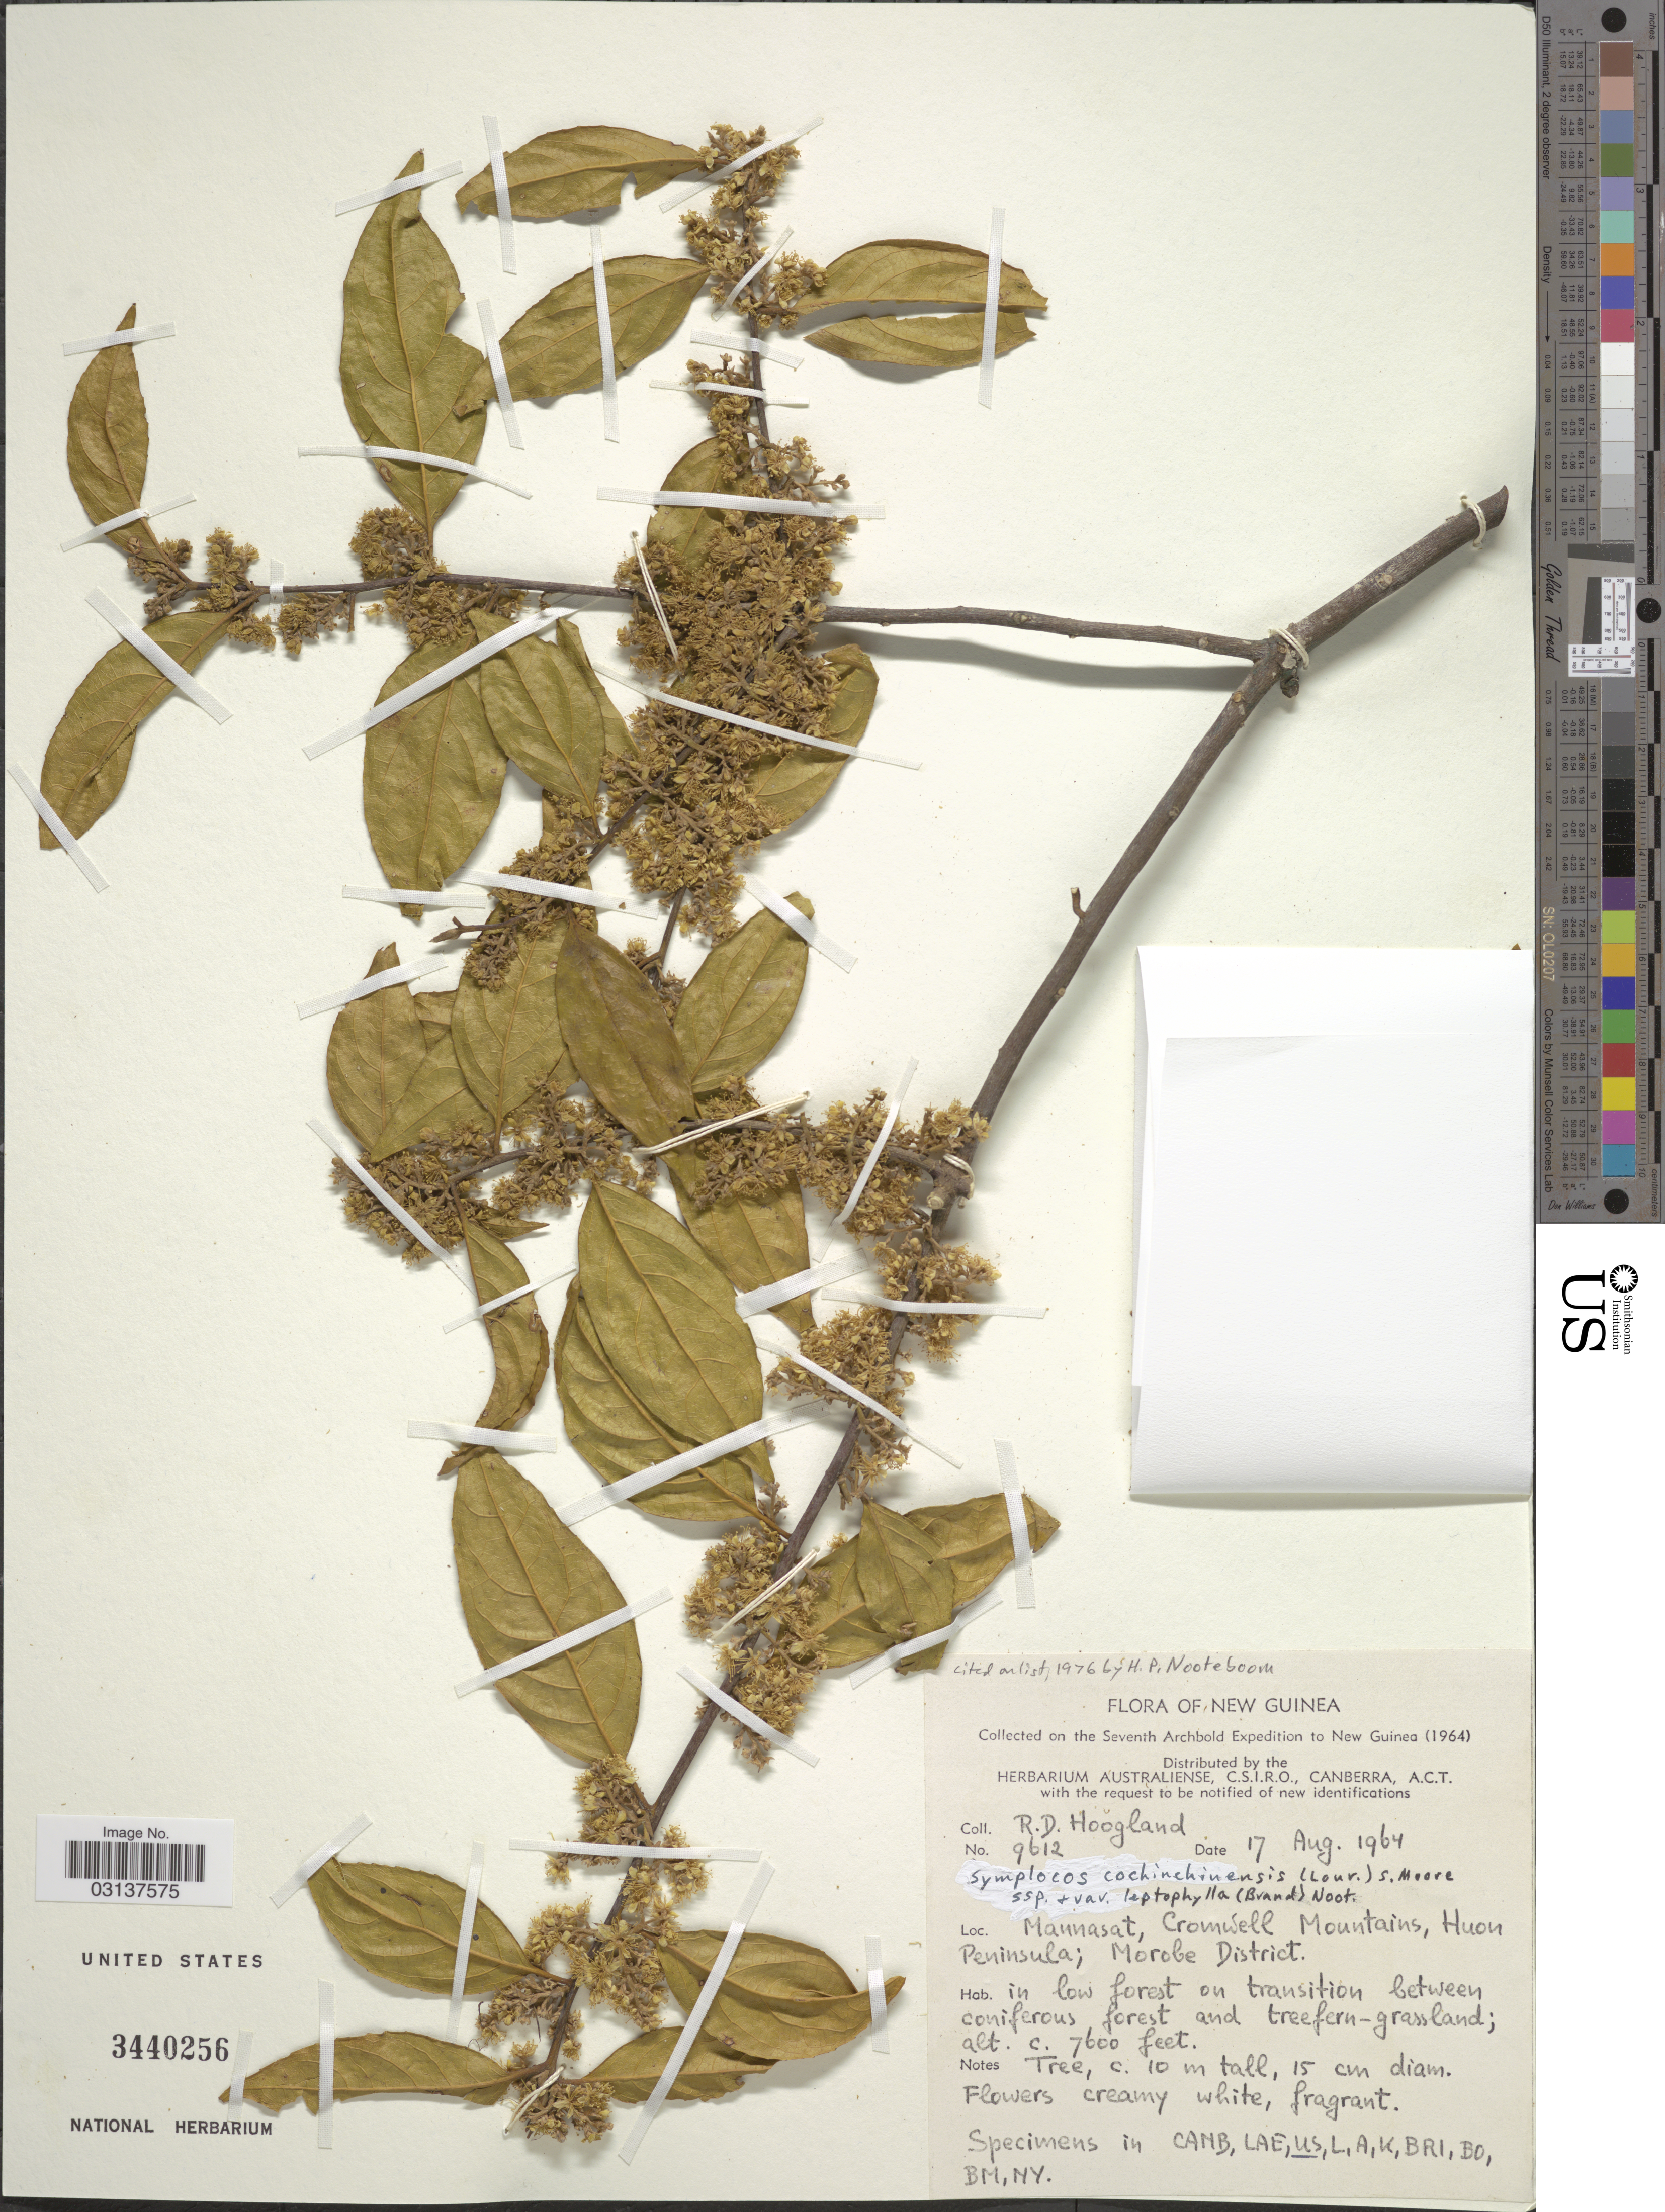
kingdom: Plantae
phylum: Tracheophyta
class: Magnoliopsida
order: Ericales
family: Symplocaceae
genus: Symplocos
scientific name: Symplocos cochinchinensis var. leptophylla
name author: (Brand) Noot.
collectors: R. D. Hoogland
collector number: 9612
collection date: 1964-08-17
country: Papua New Guinea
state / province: Morobe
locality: New Guinea, Mannasat, Cromwell Mountains, Huon Peninsula; Morobe District.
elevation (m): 2316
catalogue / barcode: US 3440256